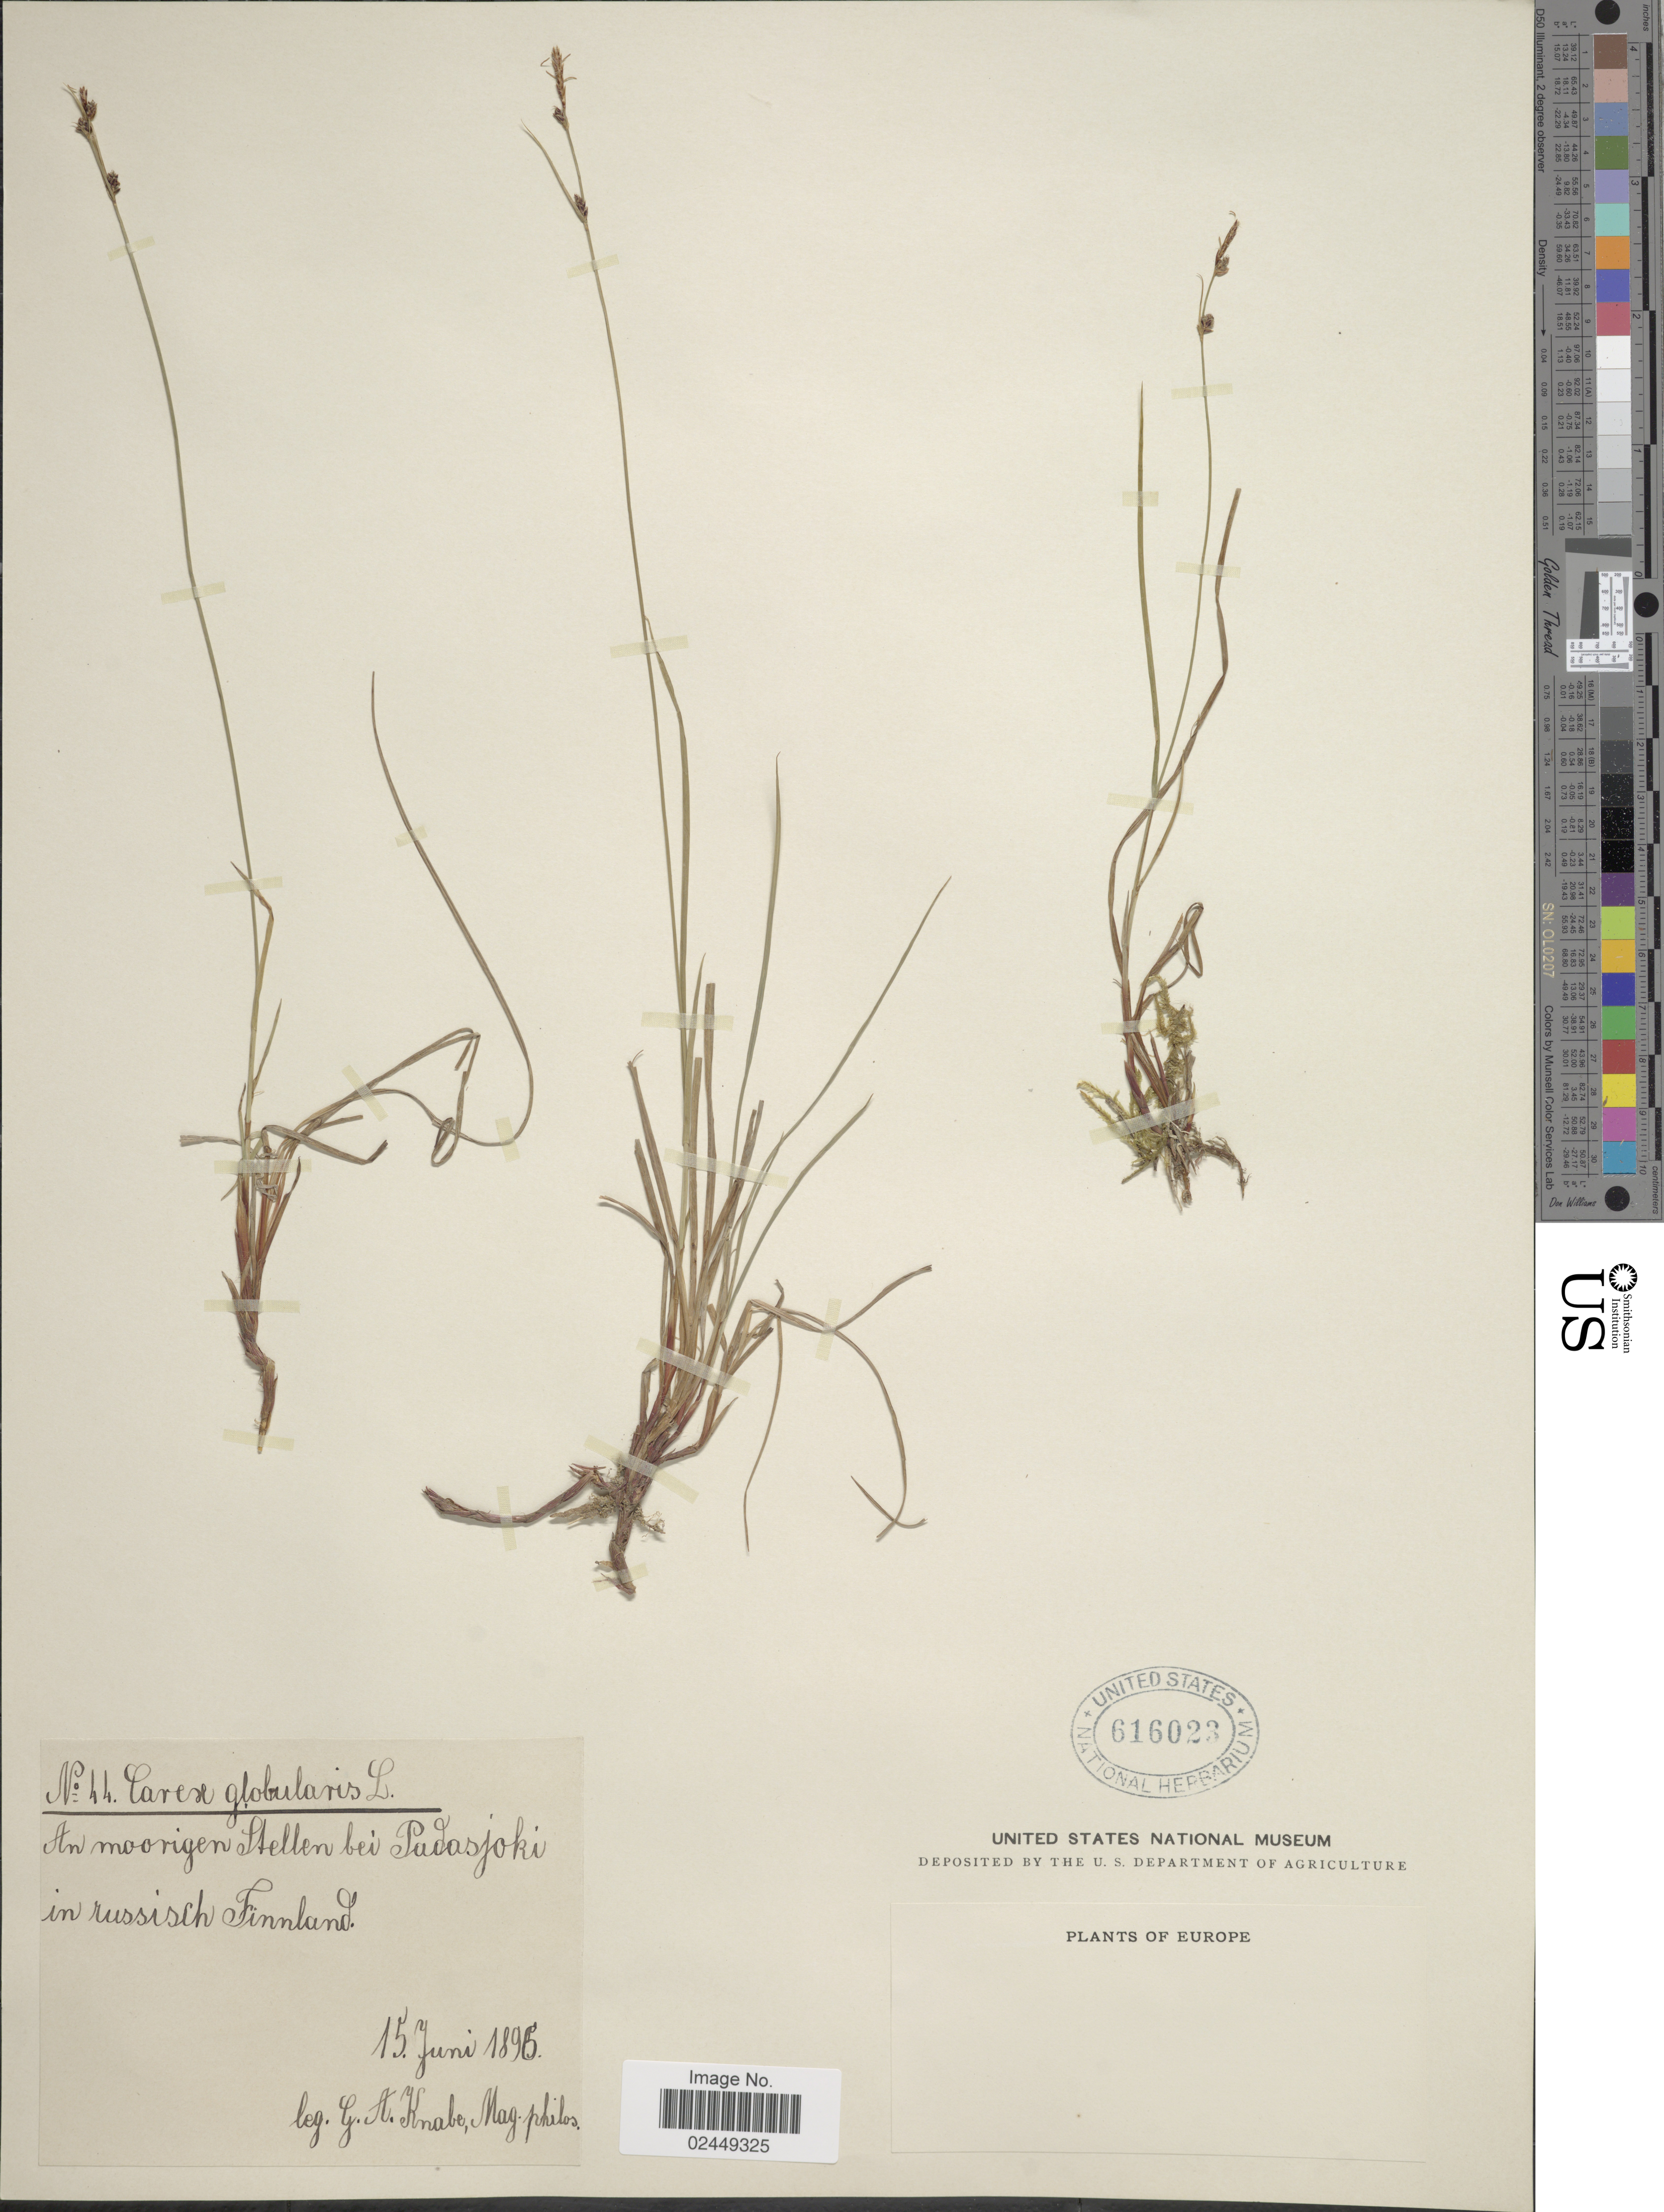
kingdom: Plantae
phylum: Tracheophyta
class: Liliopsida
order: Poales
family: Cyperaceae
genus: Carex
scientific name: Carex globularis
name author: L.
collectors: G. Knabe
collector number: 44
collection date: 1896-06-15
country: Finland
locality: An moorigen Stellen bei Padasjoki in russisch Finnland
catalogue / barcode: US 616023